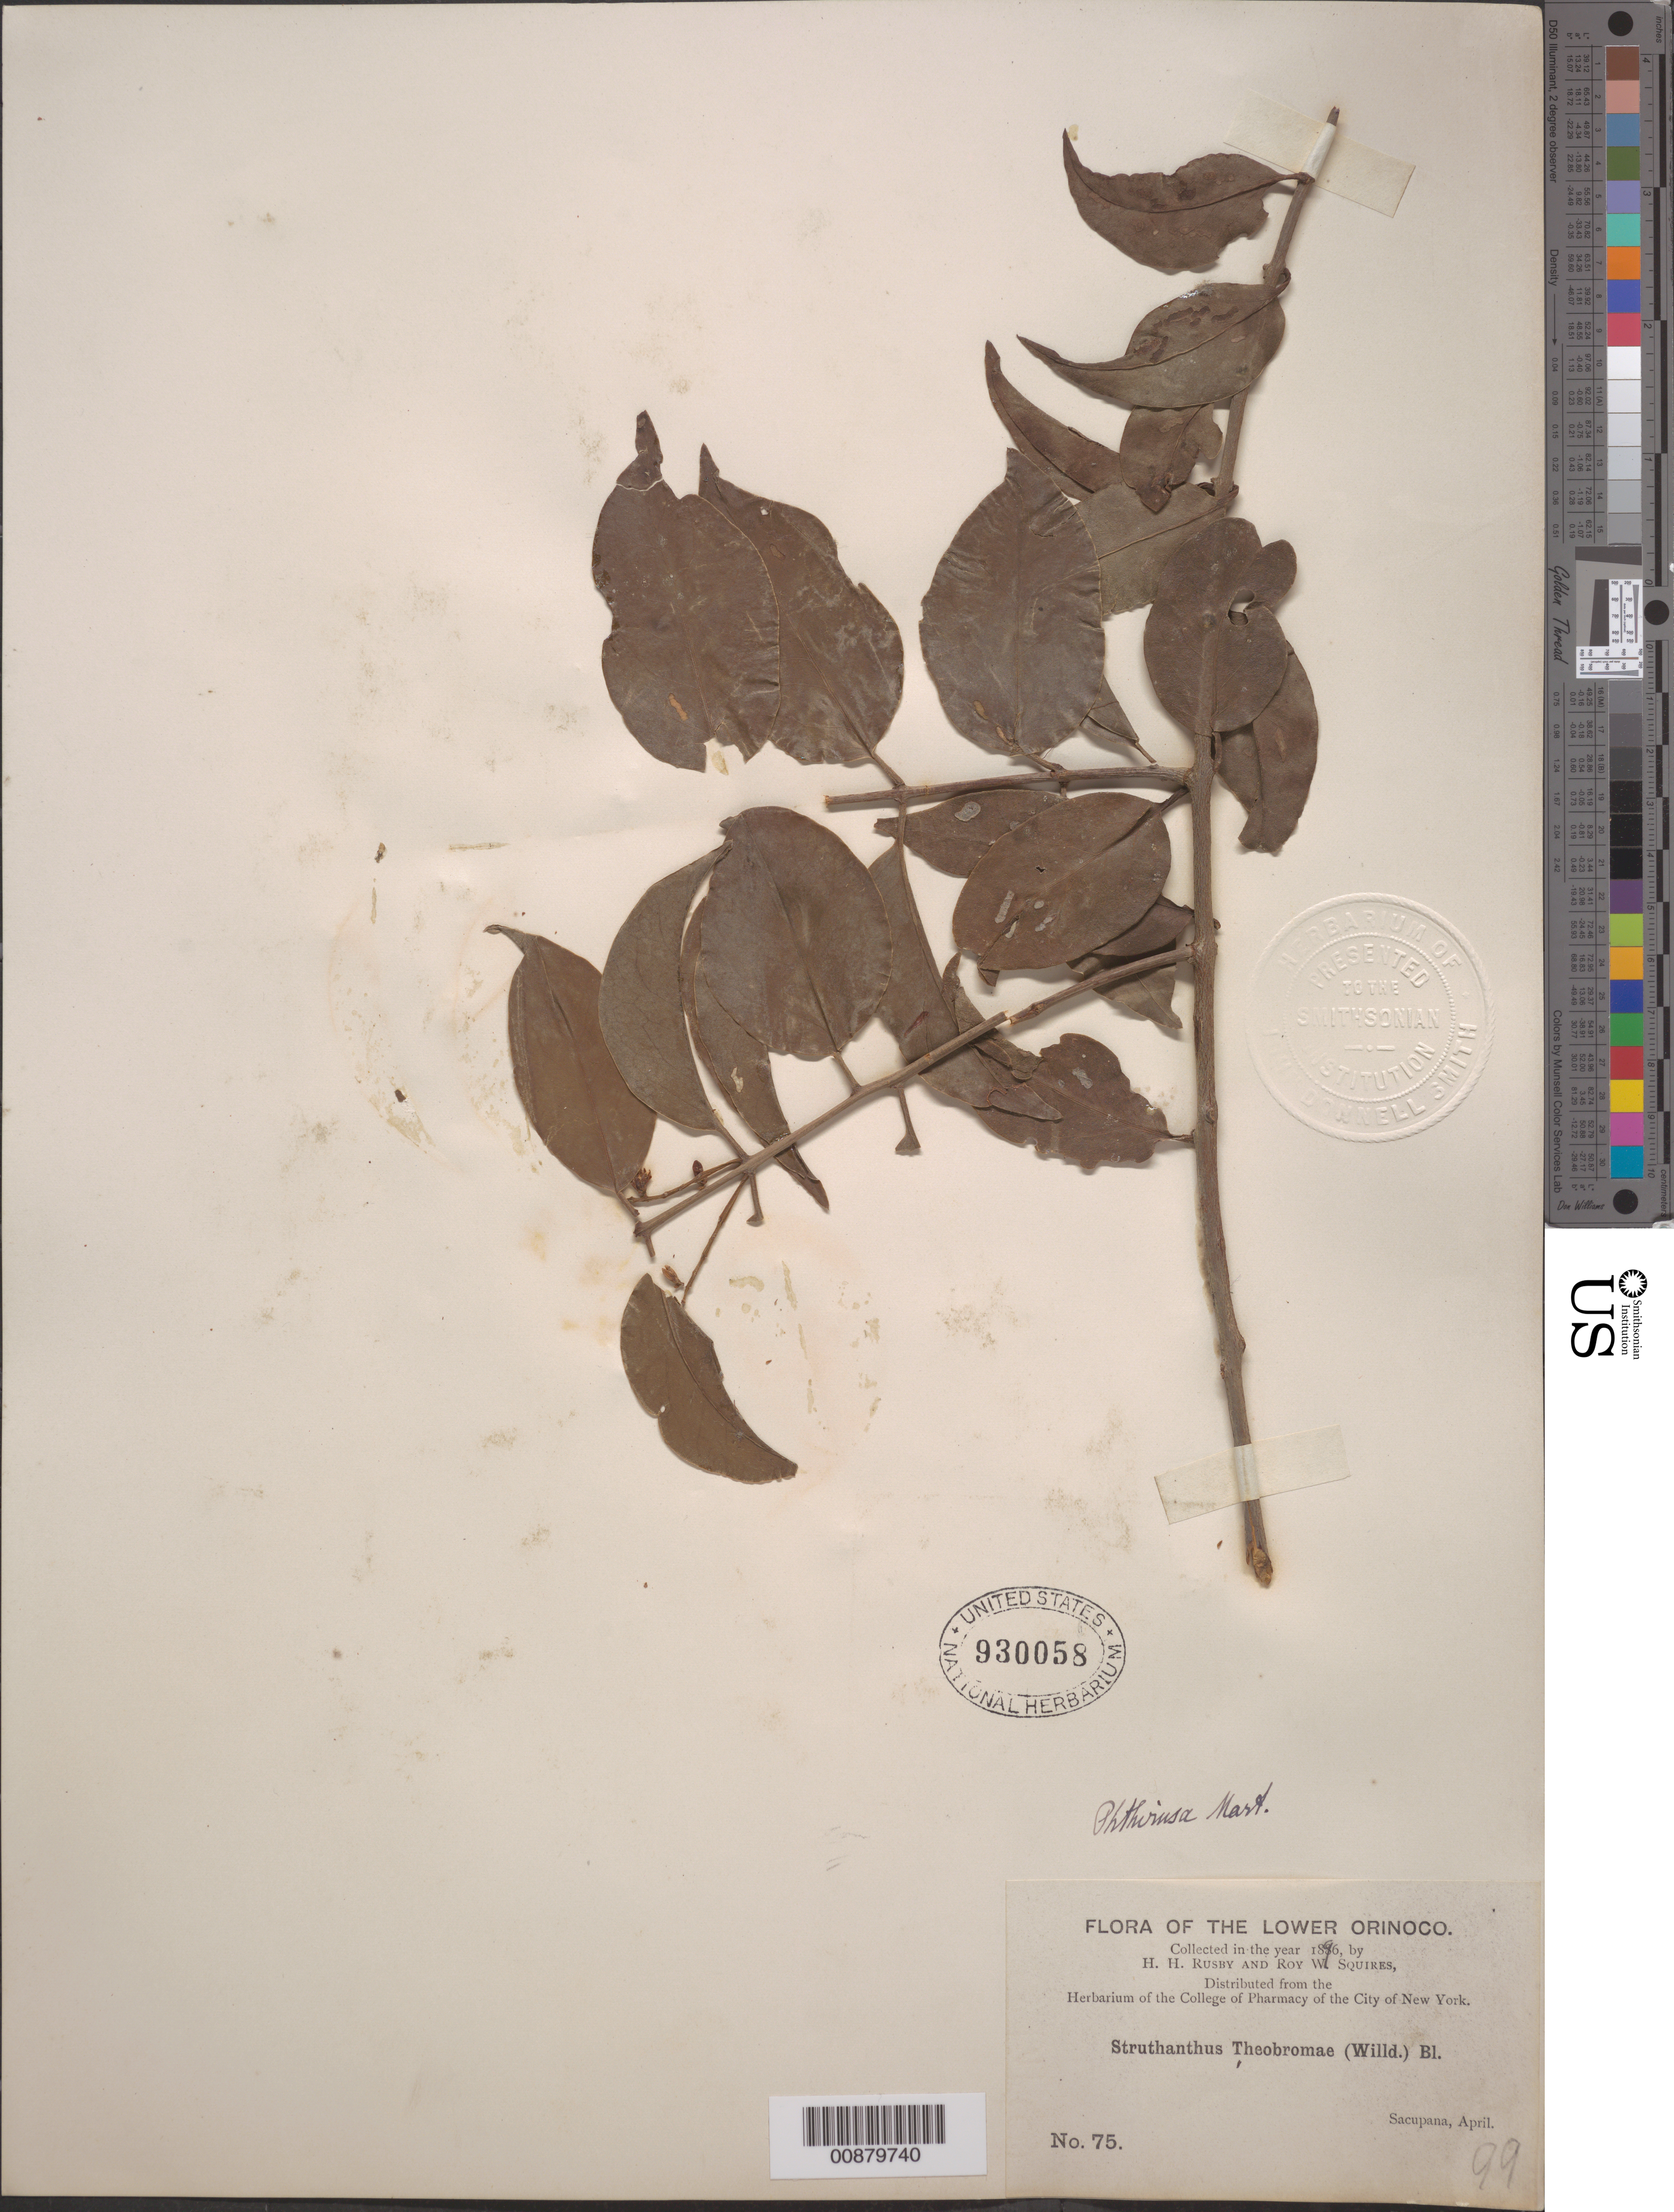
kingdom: Plantae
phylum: Tracheophyta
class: Magnoliopsida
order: Santalales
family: Loranthaceae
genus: Passovia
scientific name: Passovia pedunculata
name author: (Jacq.) Kuijt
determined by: Caraballo-Ortiz, Marcos A., (MISS), University of Mississippi (UNITED STATES)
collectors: H. H. Rusby & R. Squires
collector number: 75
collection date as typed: April 1896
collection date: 1896-04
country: Venezuela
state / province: Delta Amacuro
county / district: Antonio Díaz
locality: Lower Orinoco, Sacupana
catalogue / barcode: US 930058